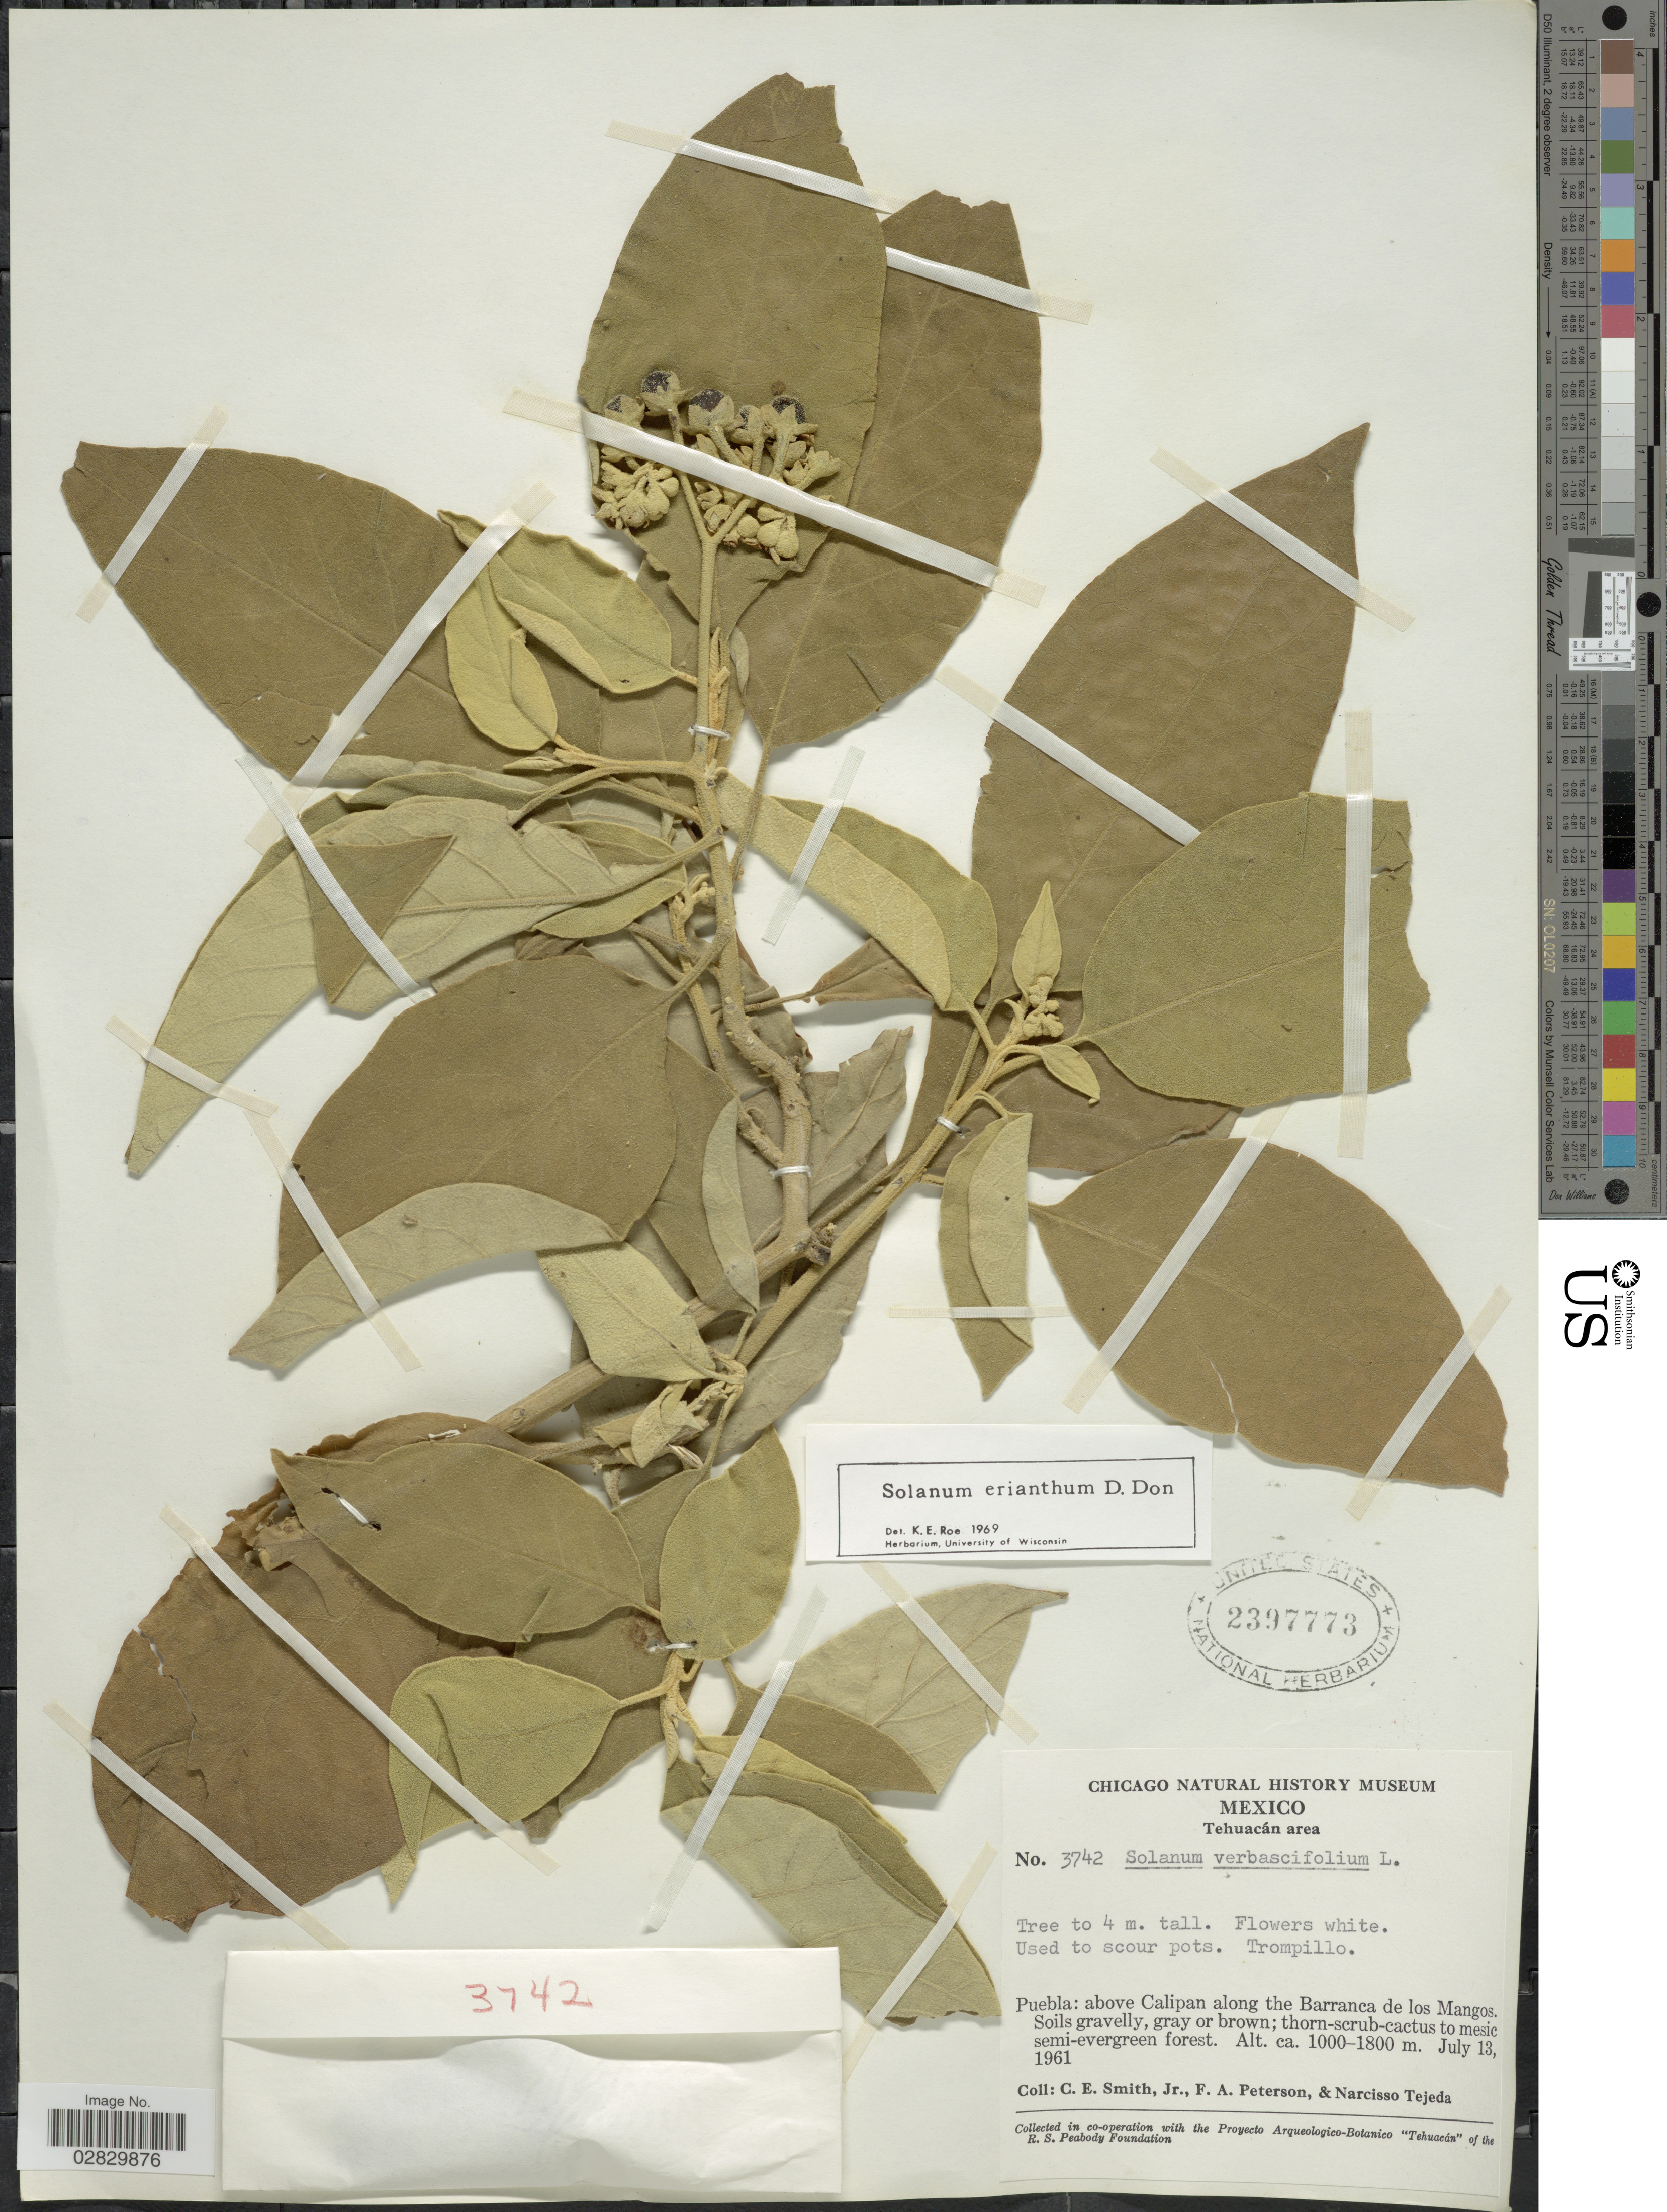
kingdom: Plantae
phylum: Tracheophyta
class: Magnoliopsida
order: Solanales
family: Solanaceae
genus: Solanum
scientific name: Solanum erianthum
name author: D. Don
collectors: C. E. Smith Jr., F. A. Peterson & N. Tejeda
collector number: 3742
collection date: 1961-07-13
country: Mexico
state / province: Puebla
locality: Tehuacán area, above Calipan along the Barranca de los Mangos.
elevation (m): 1000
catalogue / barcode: US 2397773